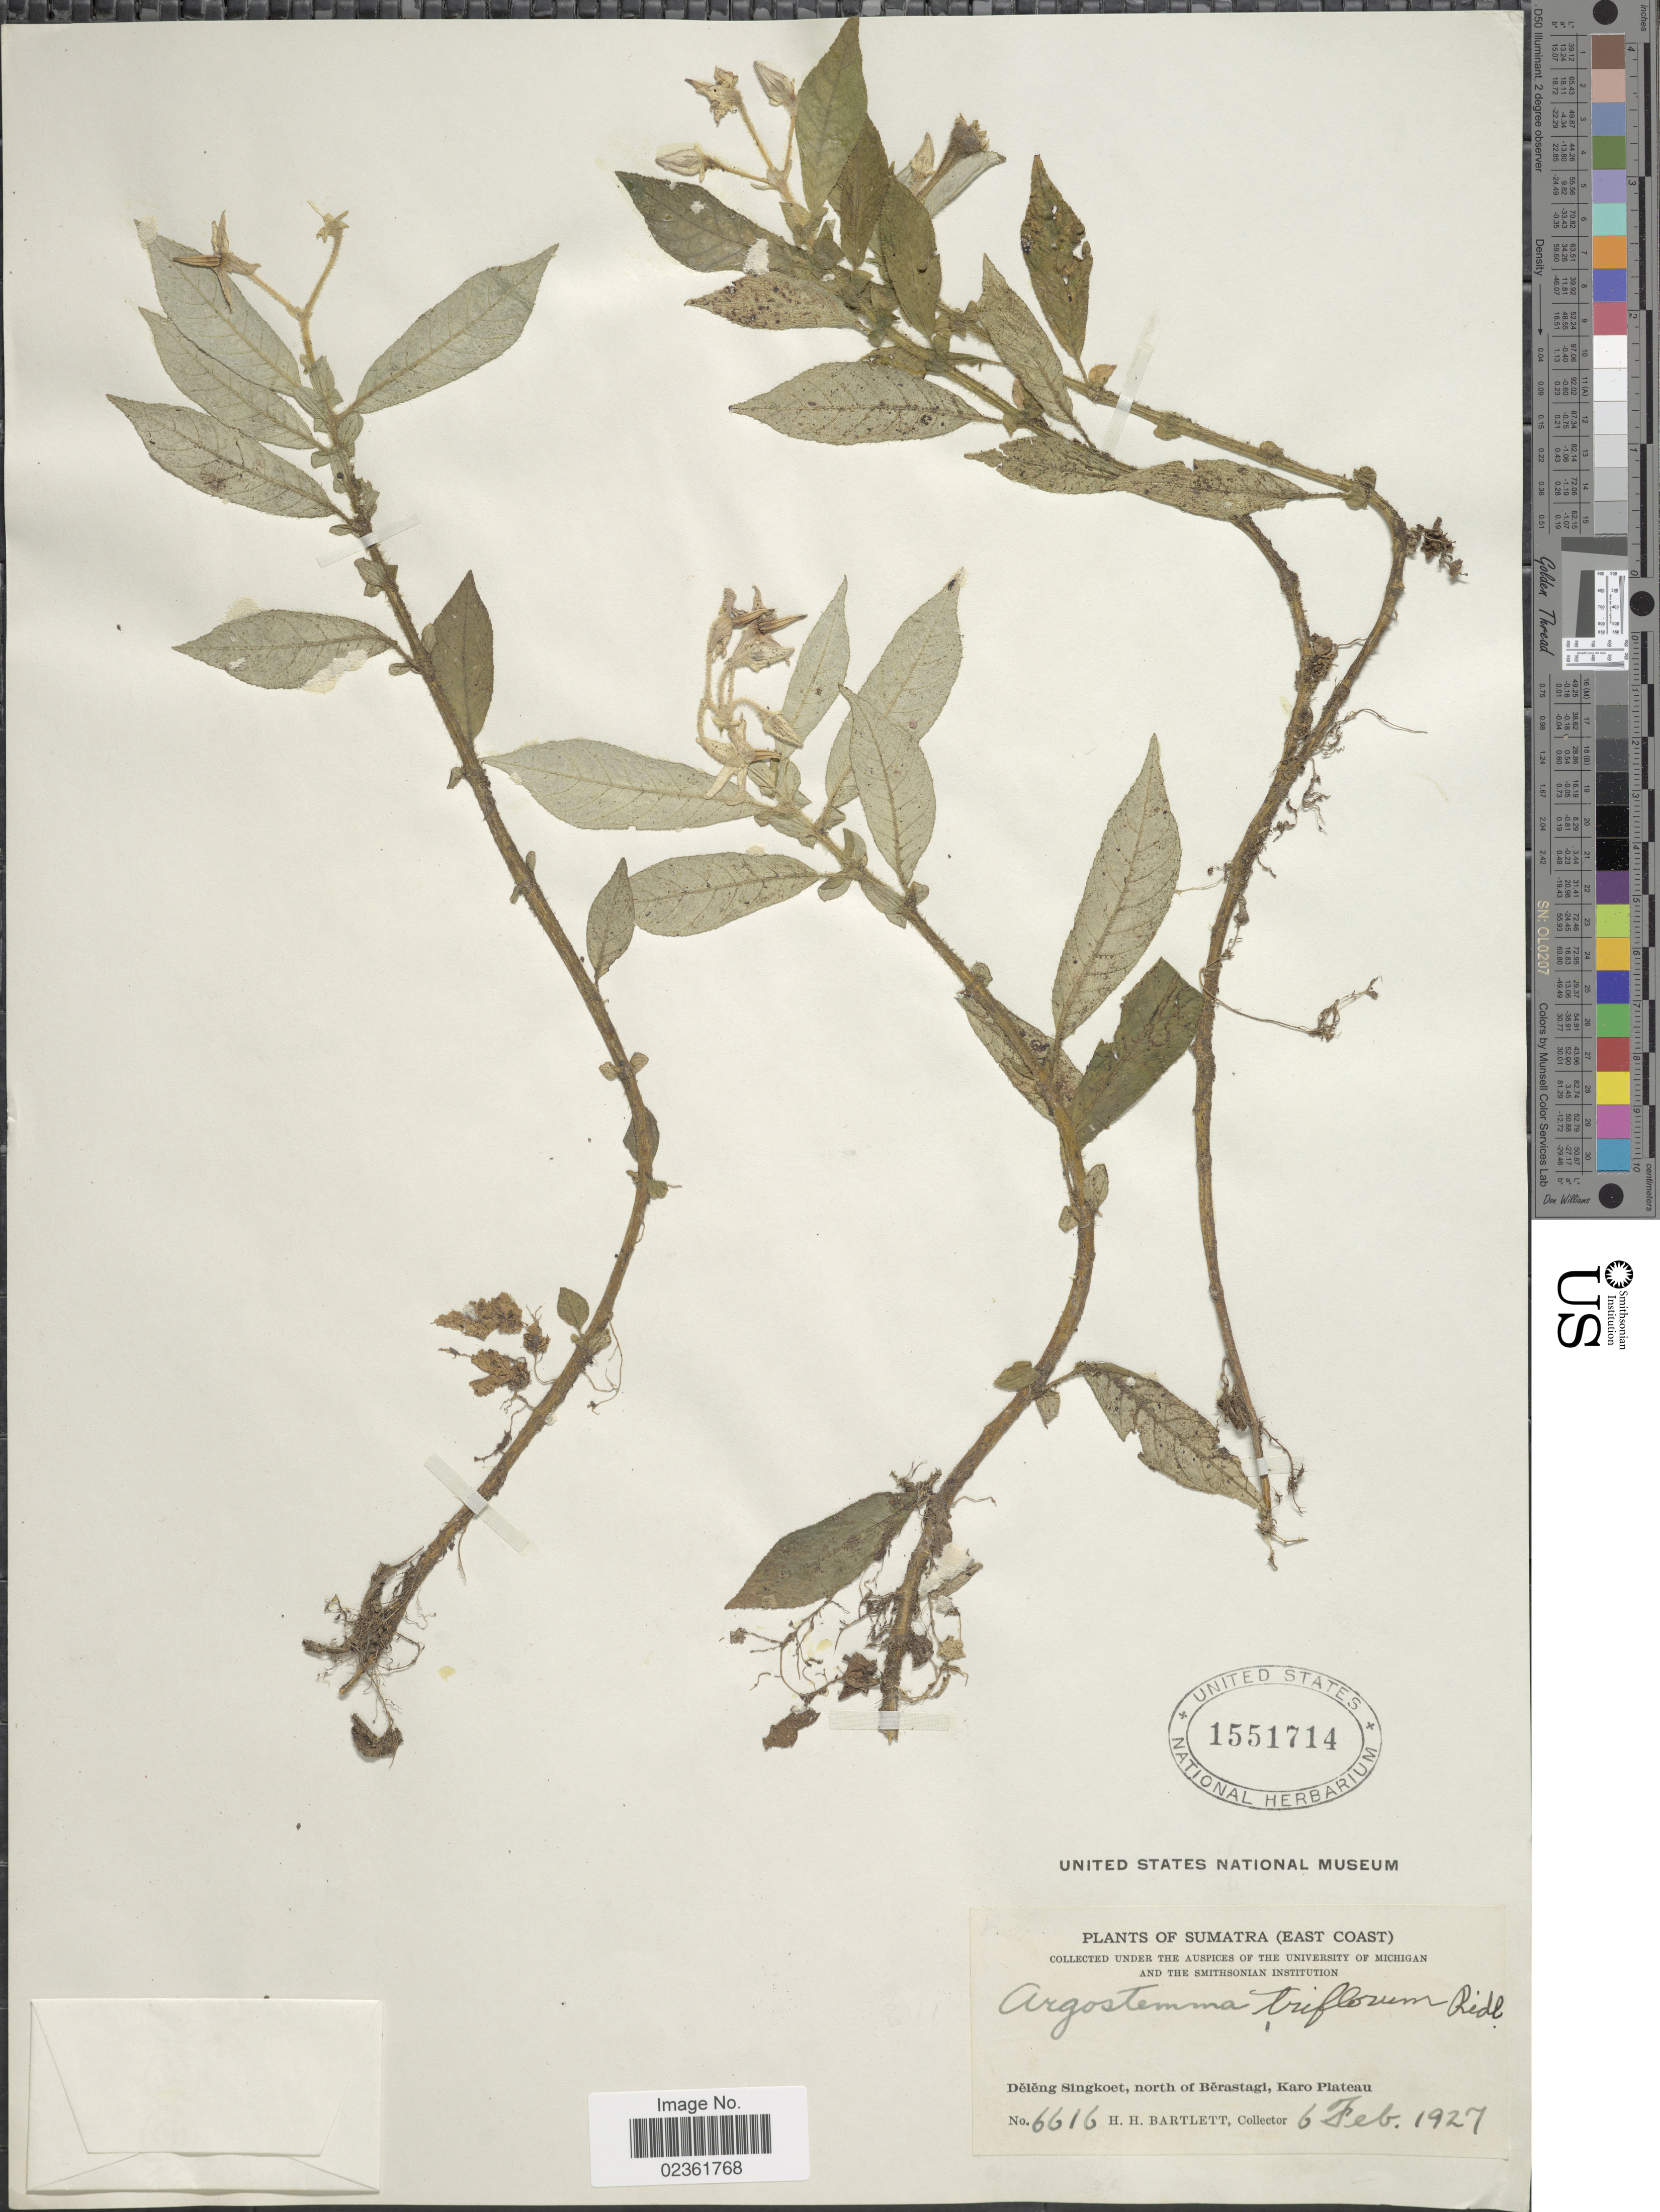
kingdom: Plantae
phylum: Tracheophyta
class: Magnoliopsida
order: Gentianales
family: Rubiaceae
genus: Argostemma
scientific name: Argostemma triflorum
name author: Ridl.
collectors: H. H. Bartlett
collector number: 6616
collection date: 1927-02-06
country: Indonesia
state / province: Sumatra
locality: (East Coast), Deleng Singkoet, north of Berastagi, Karo Plateau.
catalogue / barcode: US 1551714